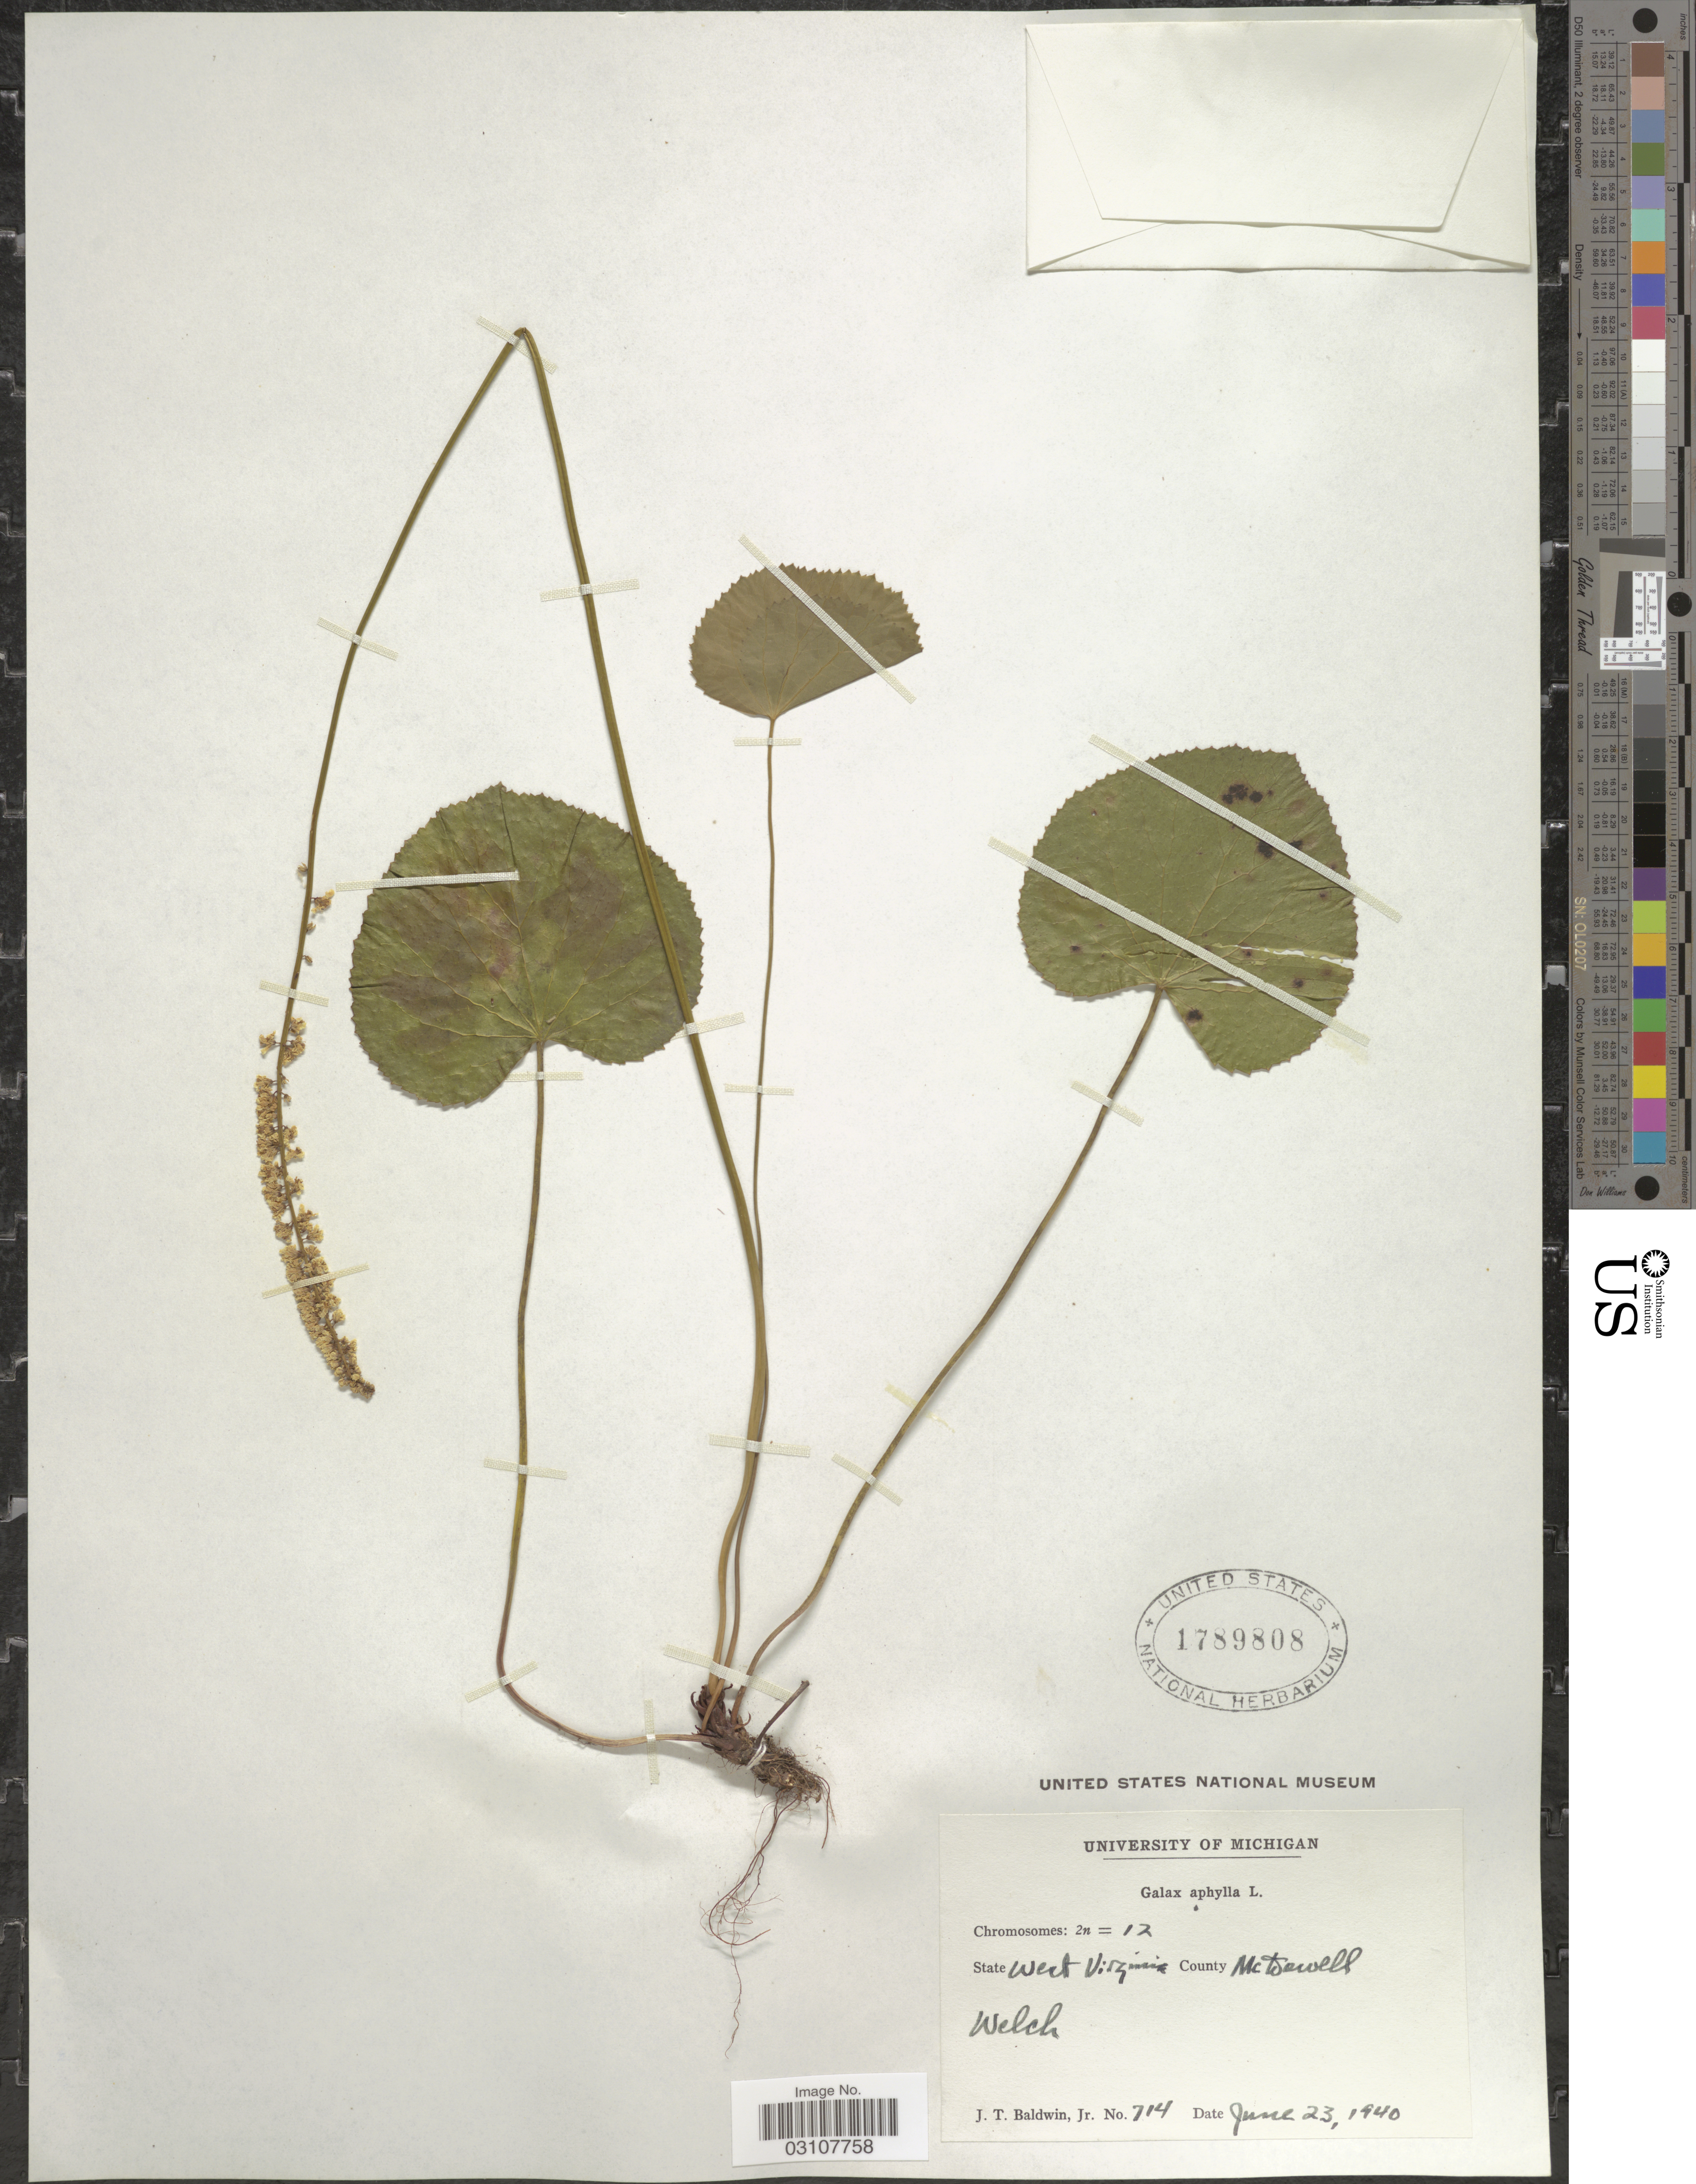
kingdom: Plantae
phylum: Tracheophyta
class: Magnoliopsida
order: Ericales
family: Diapensiaceae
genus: Galax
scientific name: Galax urceolata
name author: (Poir.) Brummitt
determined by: Gaynor, Michelle L., (FLAS), University of Florida (UNITED STATES)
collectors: J. T. Baldwin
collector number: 714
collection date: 1940-06-23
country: United States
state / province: West Virginia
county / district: Mcdowell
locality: County McDewell Welch.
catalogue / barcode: US 1789808